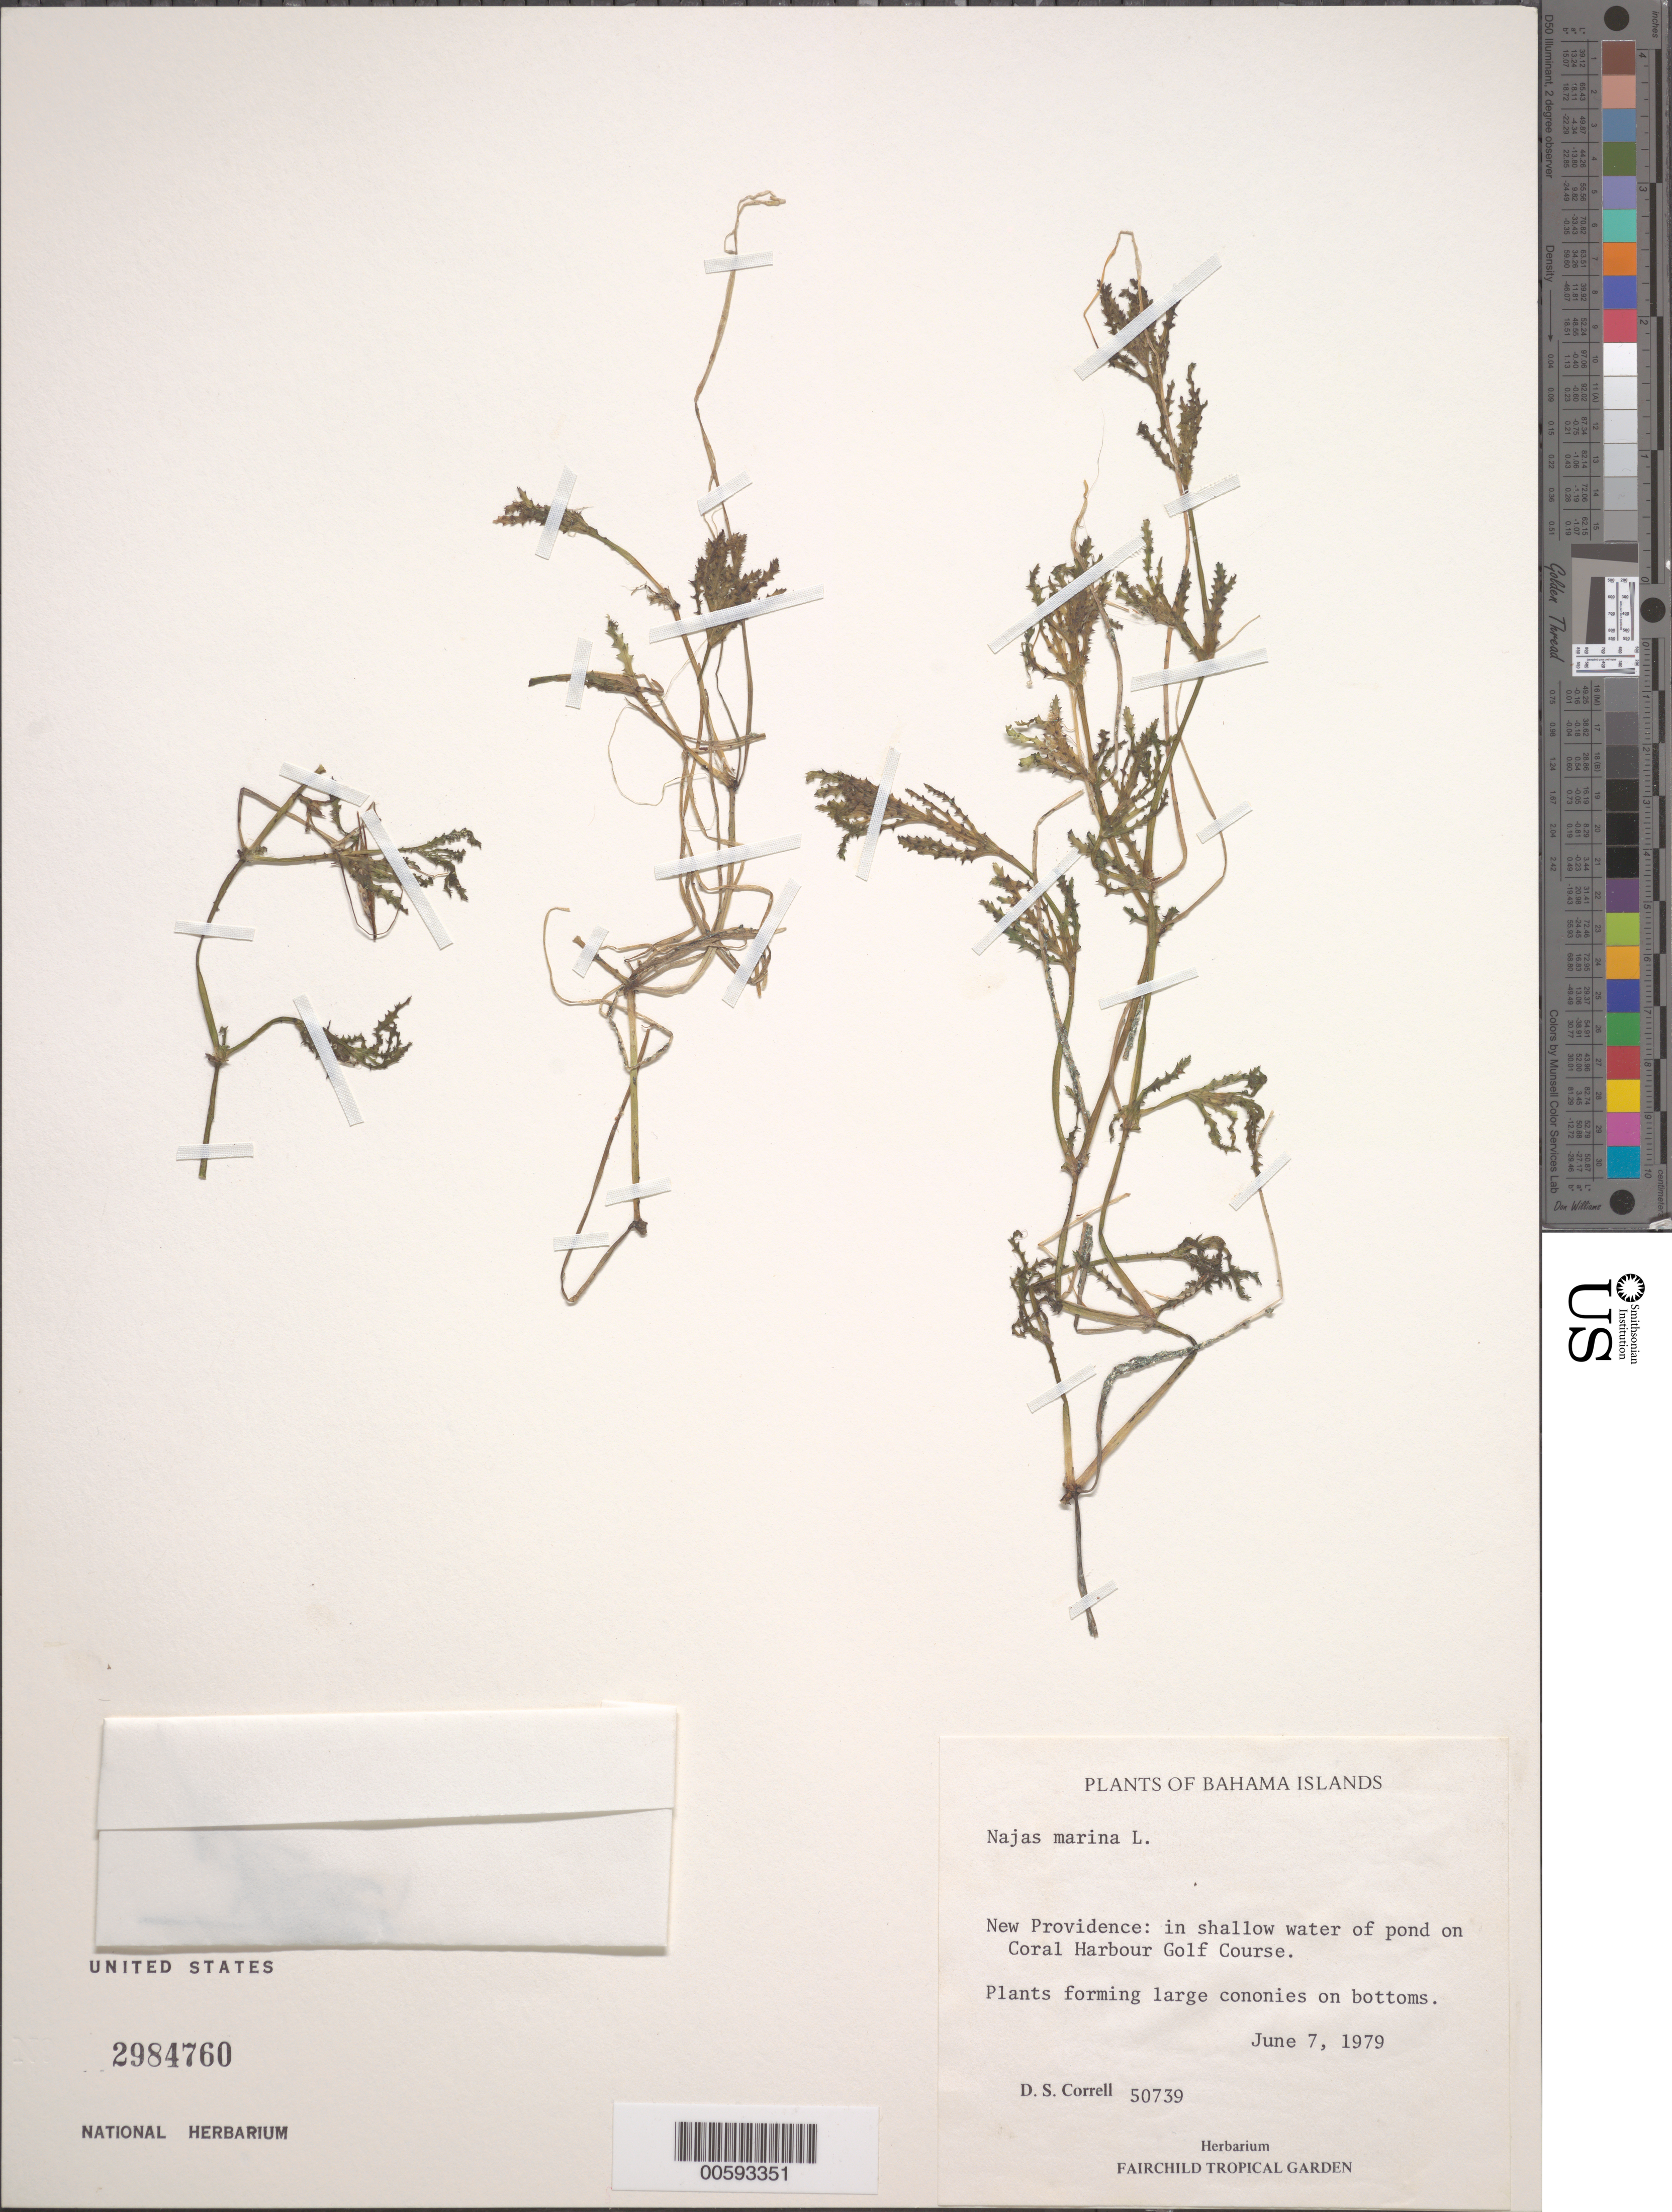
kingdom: Plantae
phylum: Tracheophyta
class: Liliopsida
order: Alismatales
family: Hydrocharitaceae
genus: Najas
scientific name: Najas marina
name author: L.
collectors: D. S. Correll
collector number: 50739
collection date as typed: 07 Jun 1979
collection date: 1979-06-07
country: Bahamas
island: New Providence Island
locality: Coral Harbour Golf Course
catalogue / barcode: US 2984760